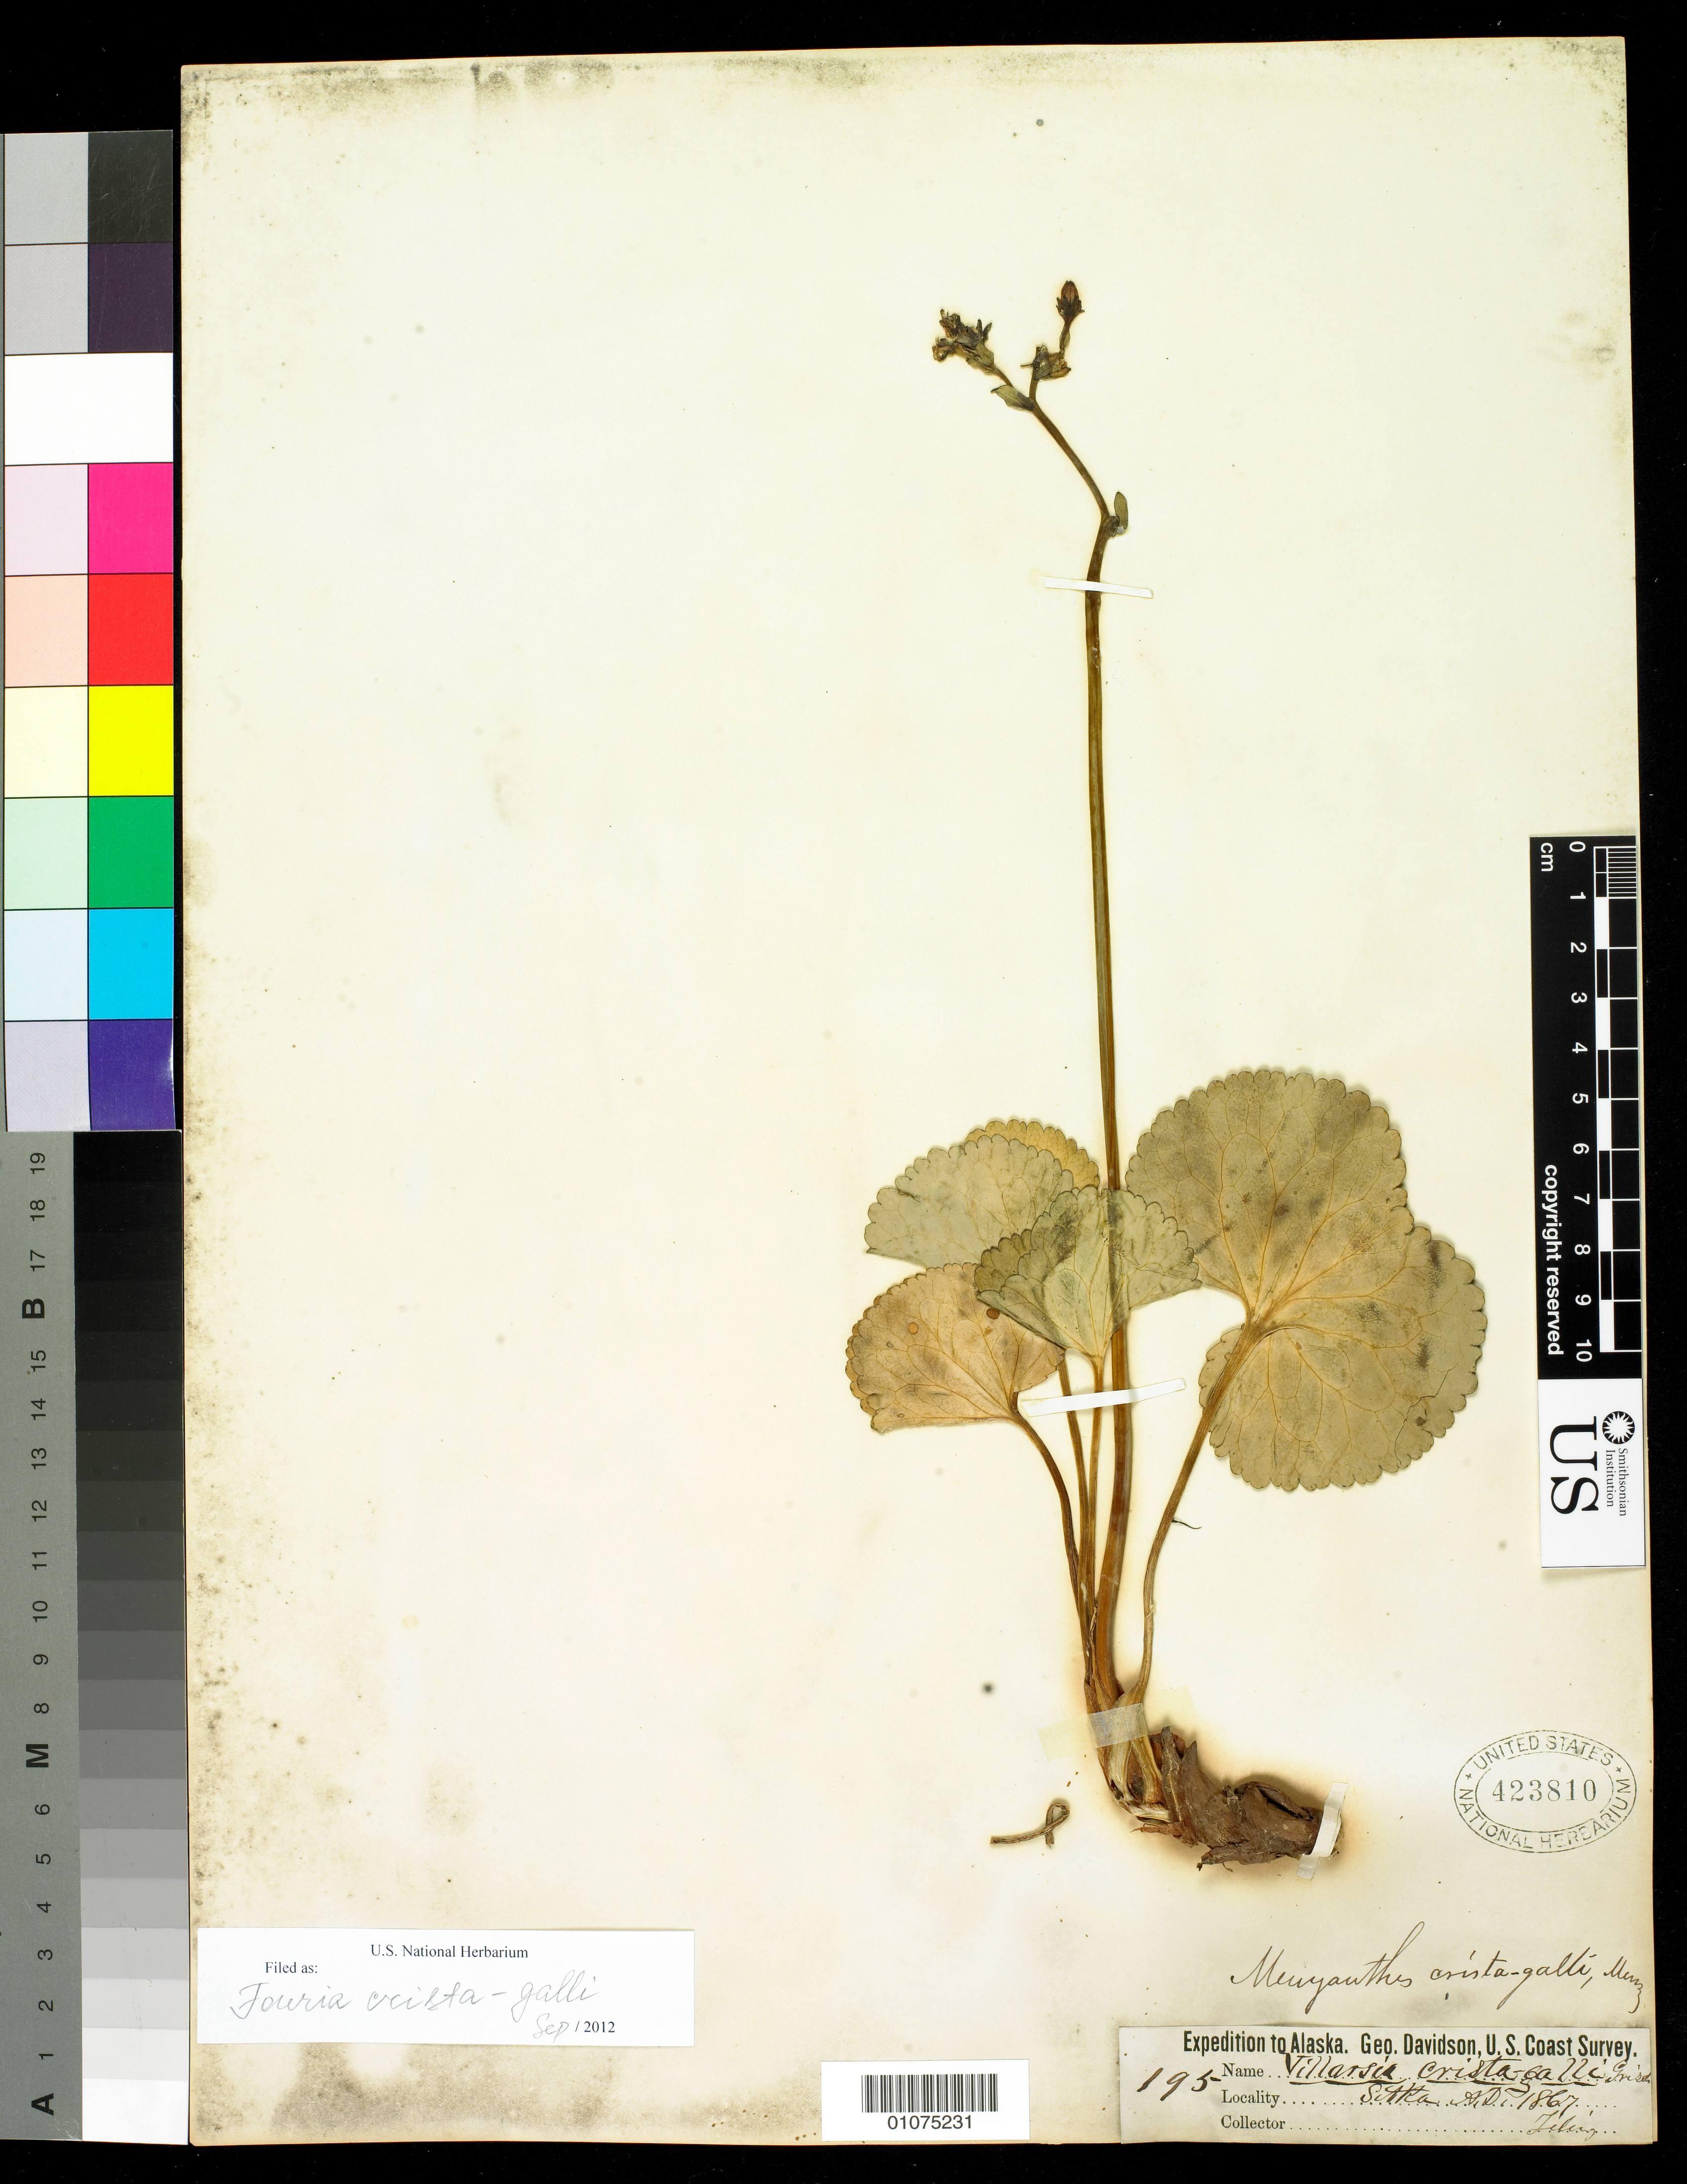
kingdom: Plantae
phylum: Tracheophyta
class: Magnoliopsida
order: Asterales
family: Menyanthaceae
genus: Fauria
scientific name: Fauria crista-galli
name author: (Menzies ex Hook.) Makino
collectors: H .S. T. Tiling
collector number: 195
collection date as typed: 1867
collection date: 1867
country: United States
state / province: Alaska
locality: Sitka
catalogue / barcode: US 423810